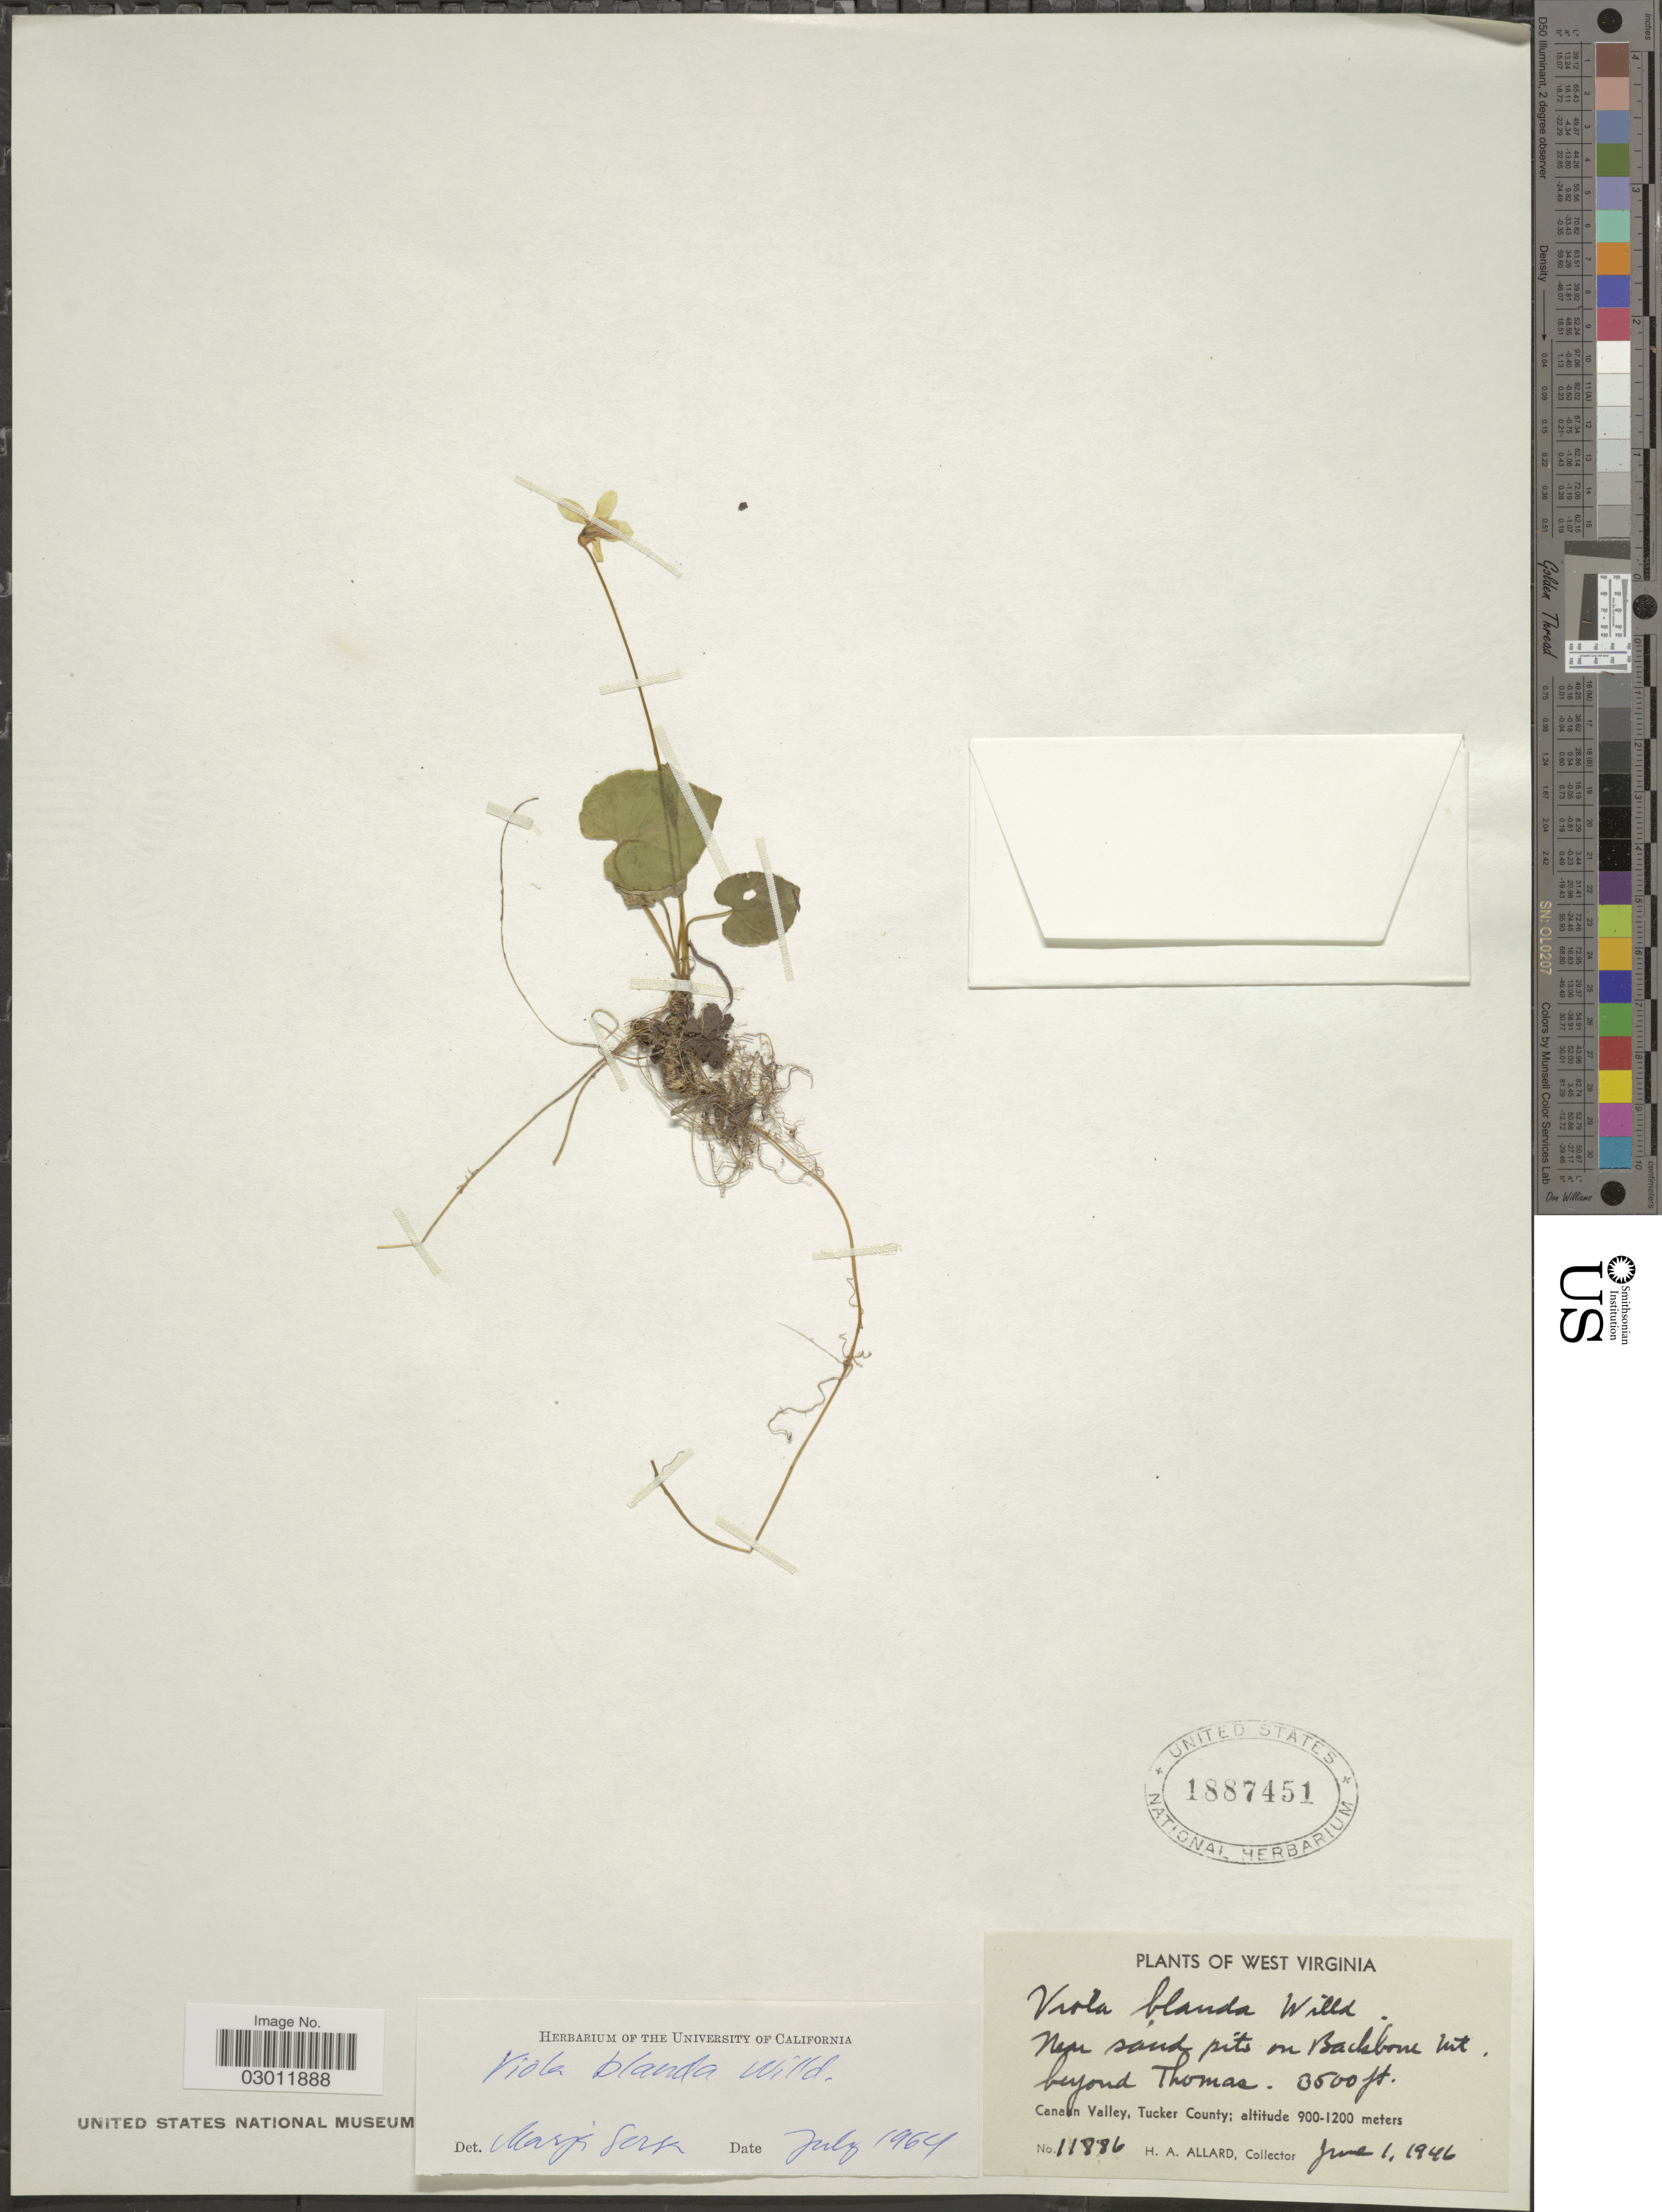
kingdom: Plantae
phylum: Tracheophyta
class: Magnoliopsida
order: Malpighiales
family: Violaceae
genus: Viola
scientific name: Viola blanda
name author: Willd.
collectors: H. A. Allard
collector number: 11886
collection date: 1946-06-01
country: United States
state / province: West Virginia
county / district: Tucker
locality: Near sand pits on Blackbone Mt. beyond Thomas. Canaan Valley, Tucker County.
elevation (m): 1067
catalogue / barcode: US 1887451